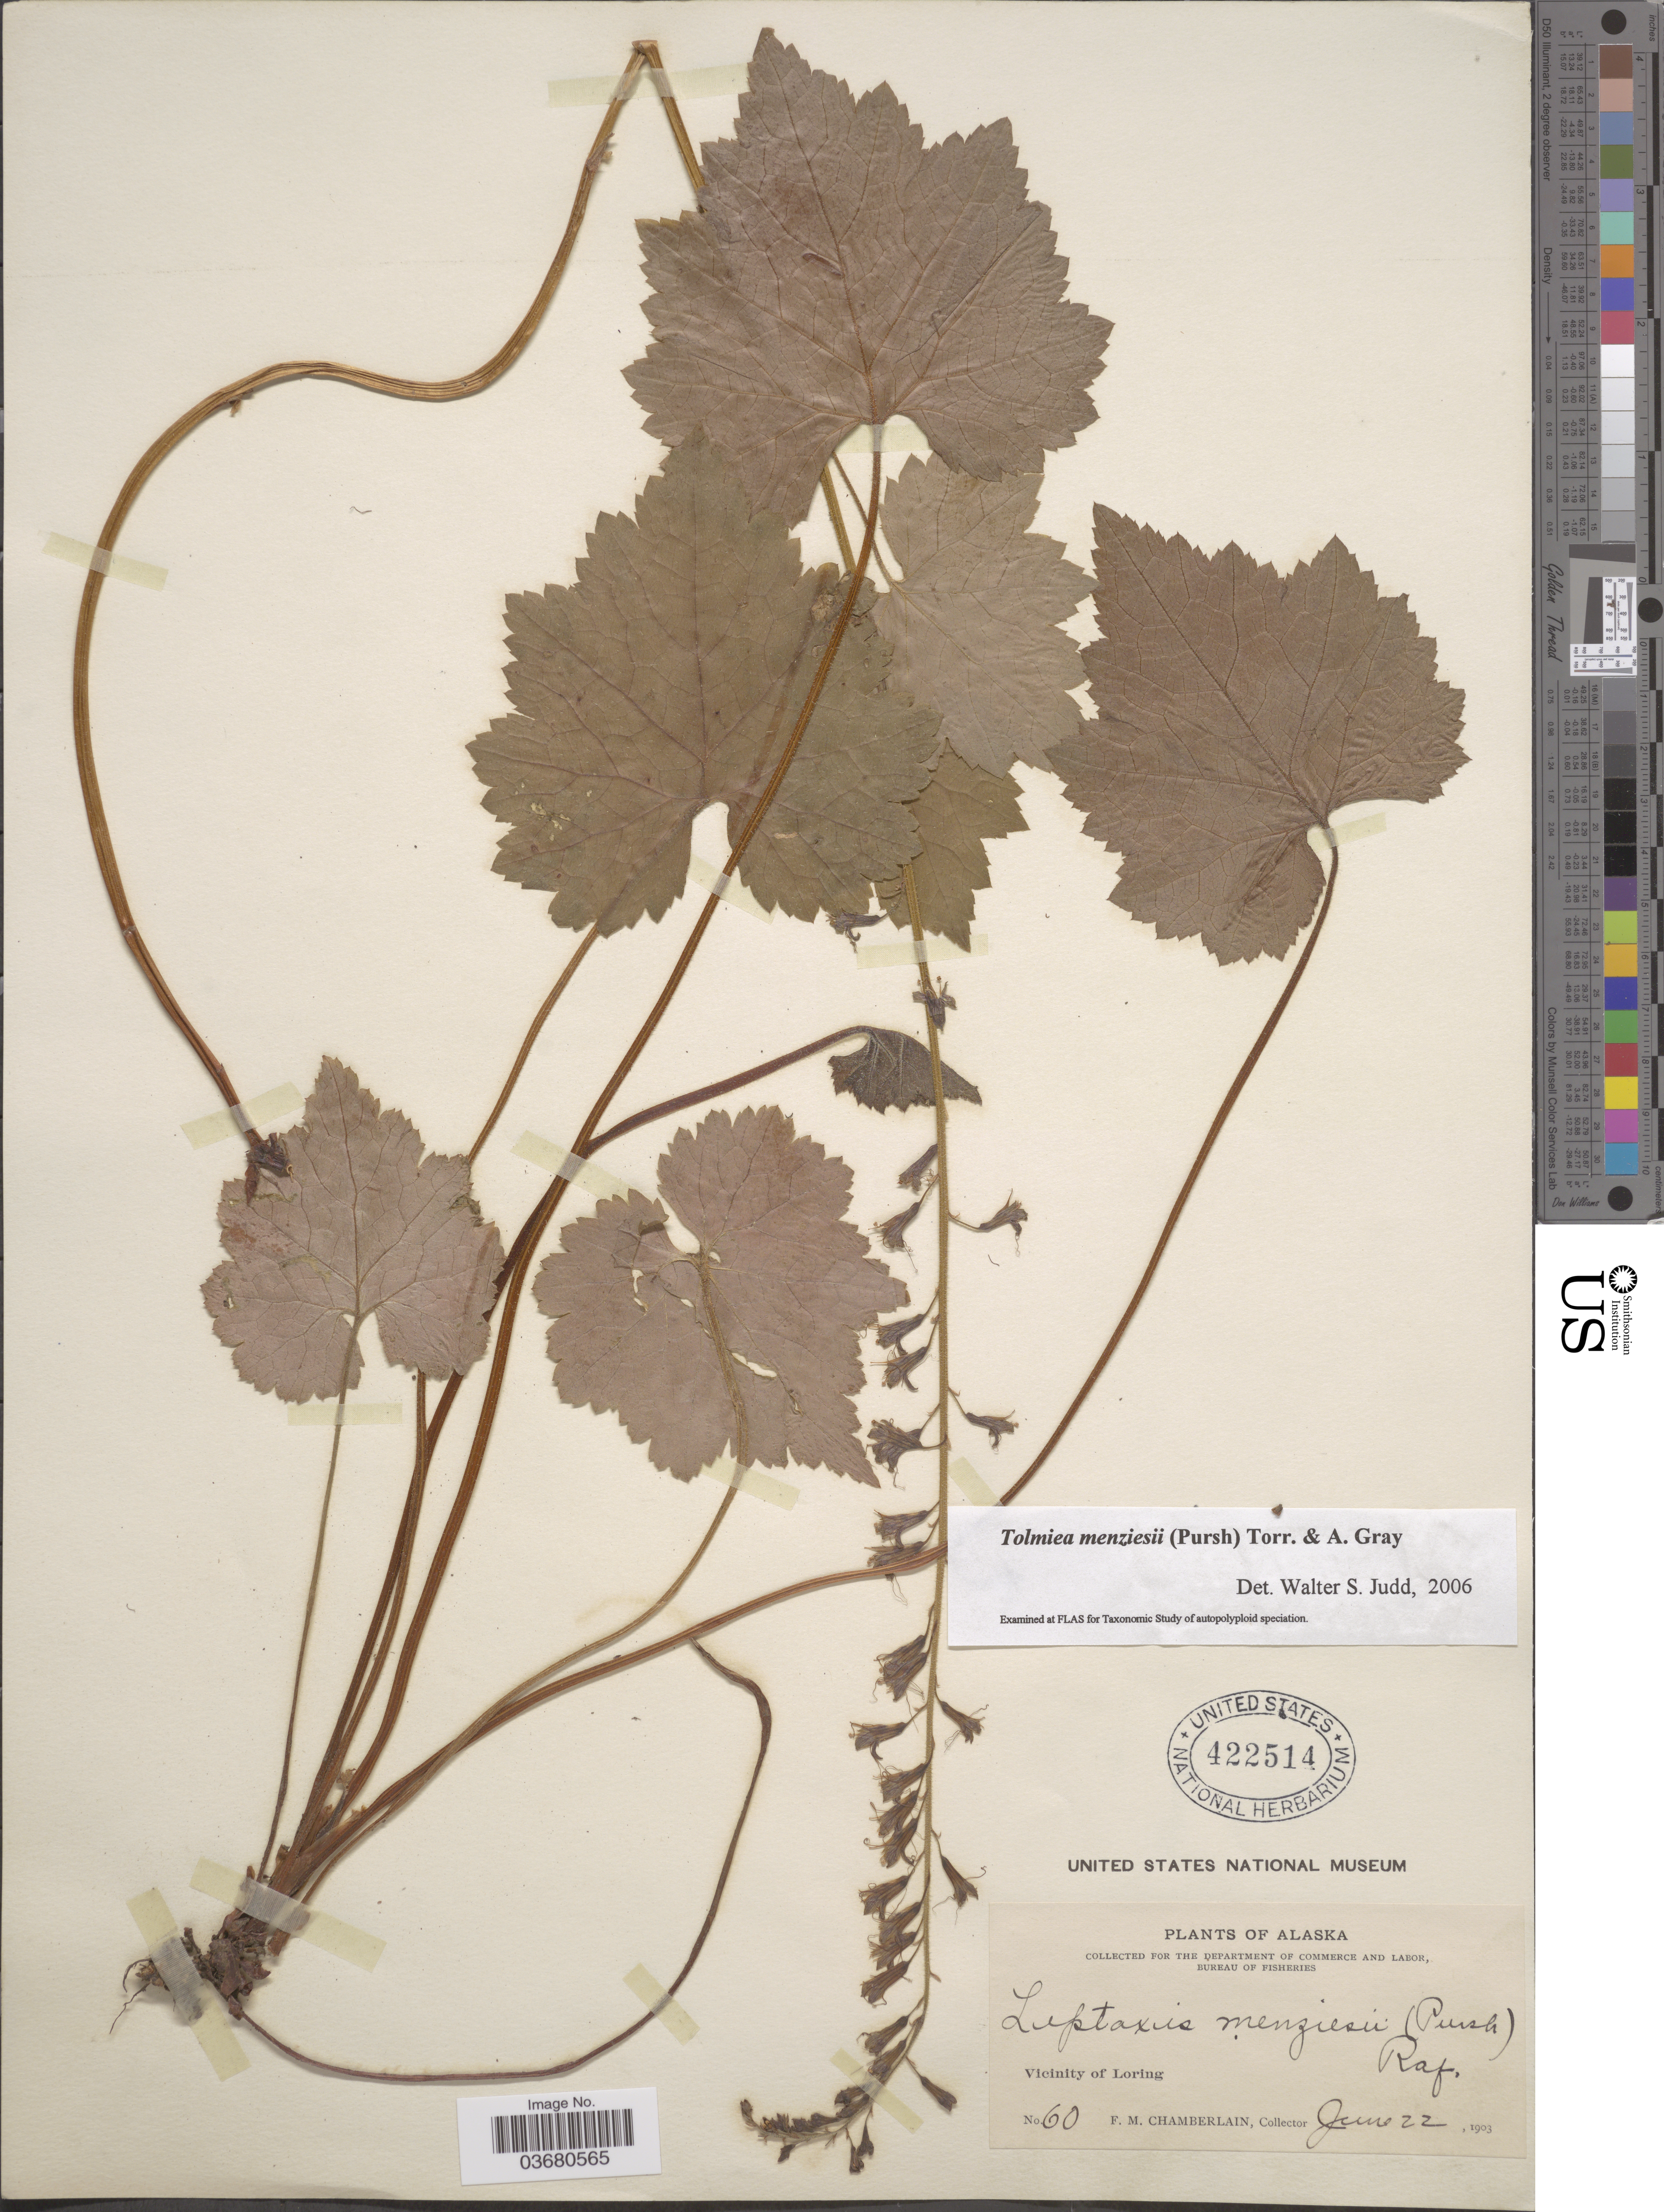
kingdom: Plantae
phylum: Tracheophyta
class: Magnoliopsida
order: Saxifragales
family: Saxifragaceae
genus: Tolmiea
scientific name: Tolmiea menziesii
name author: (Pursh) Torr. & A. Gray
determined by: Judd, Walter S.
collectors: F. Chamberlain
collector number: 60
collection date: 1903-06-22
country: United States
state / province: Alaska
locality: Vicinity of Loring.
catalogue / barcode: US 422514